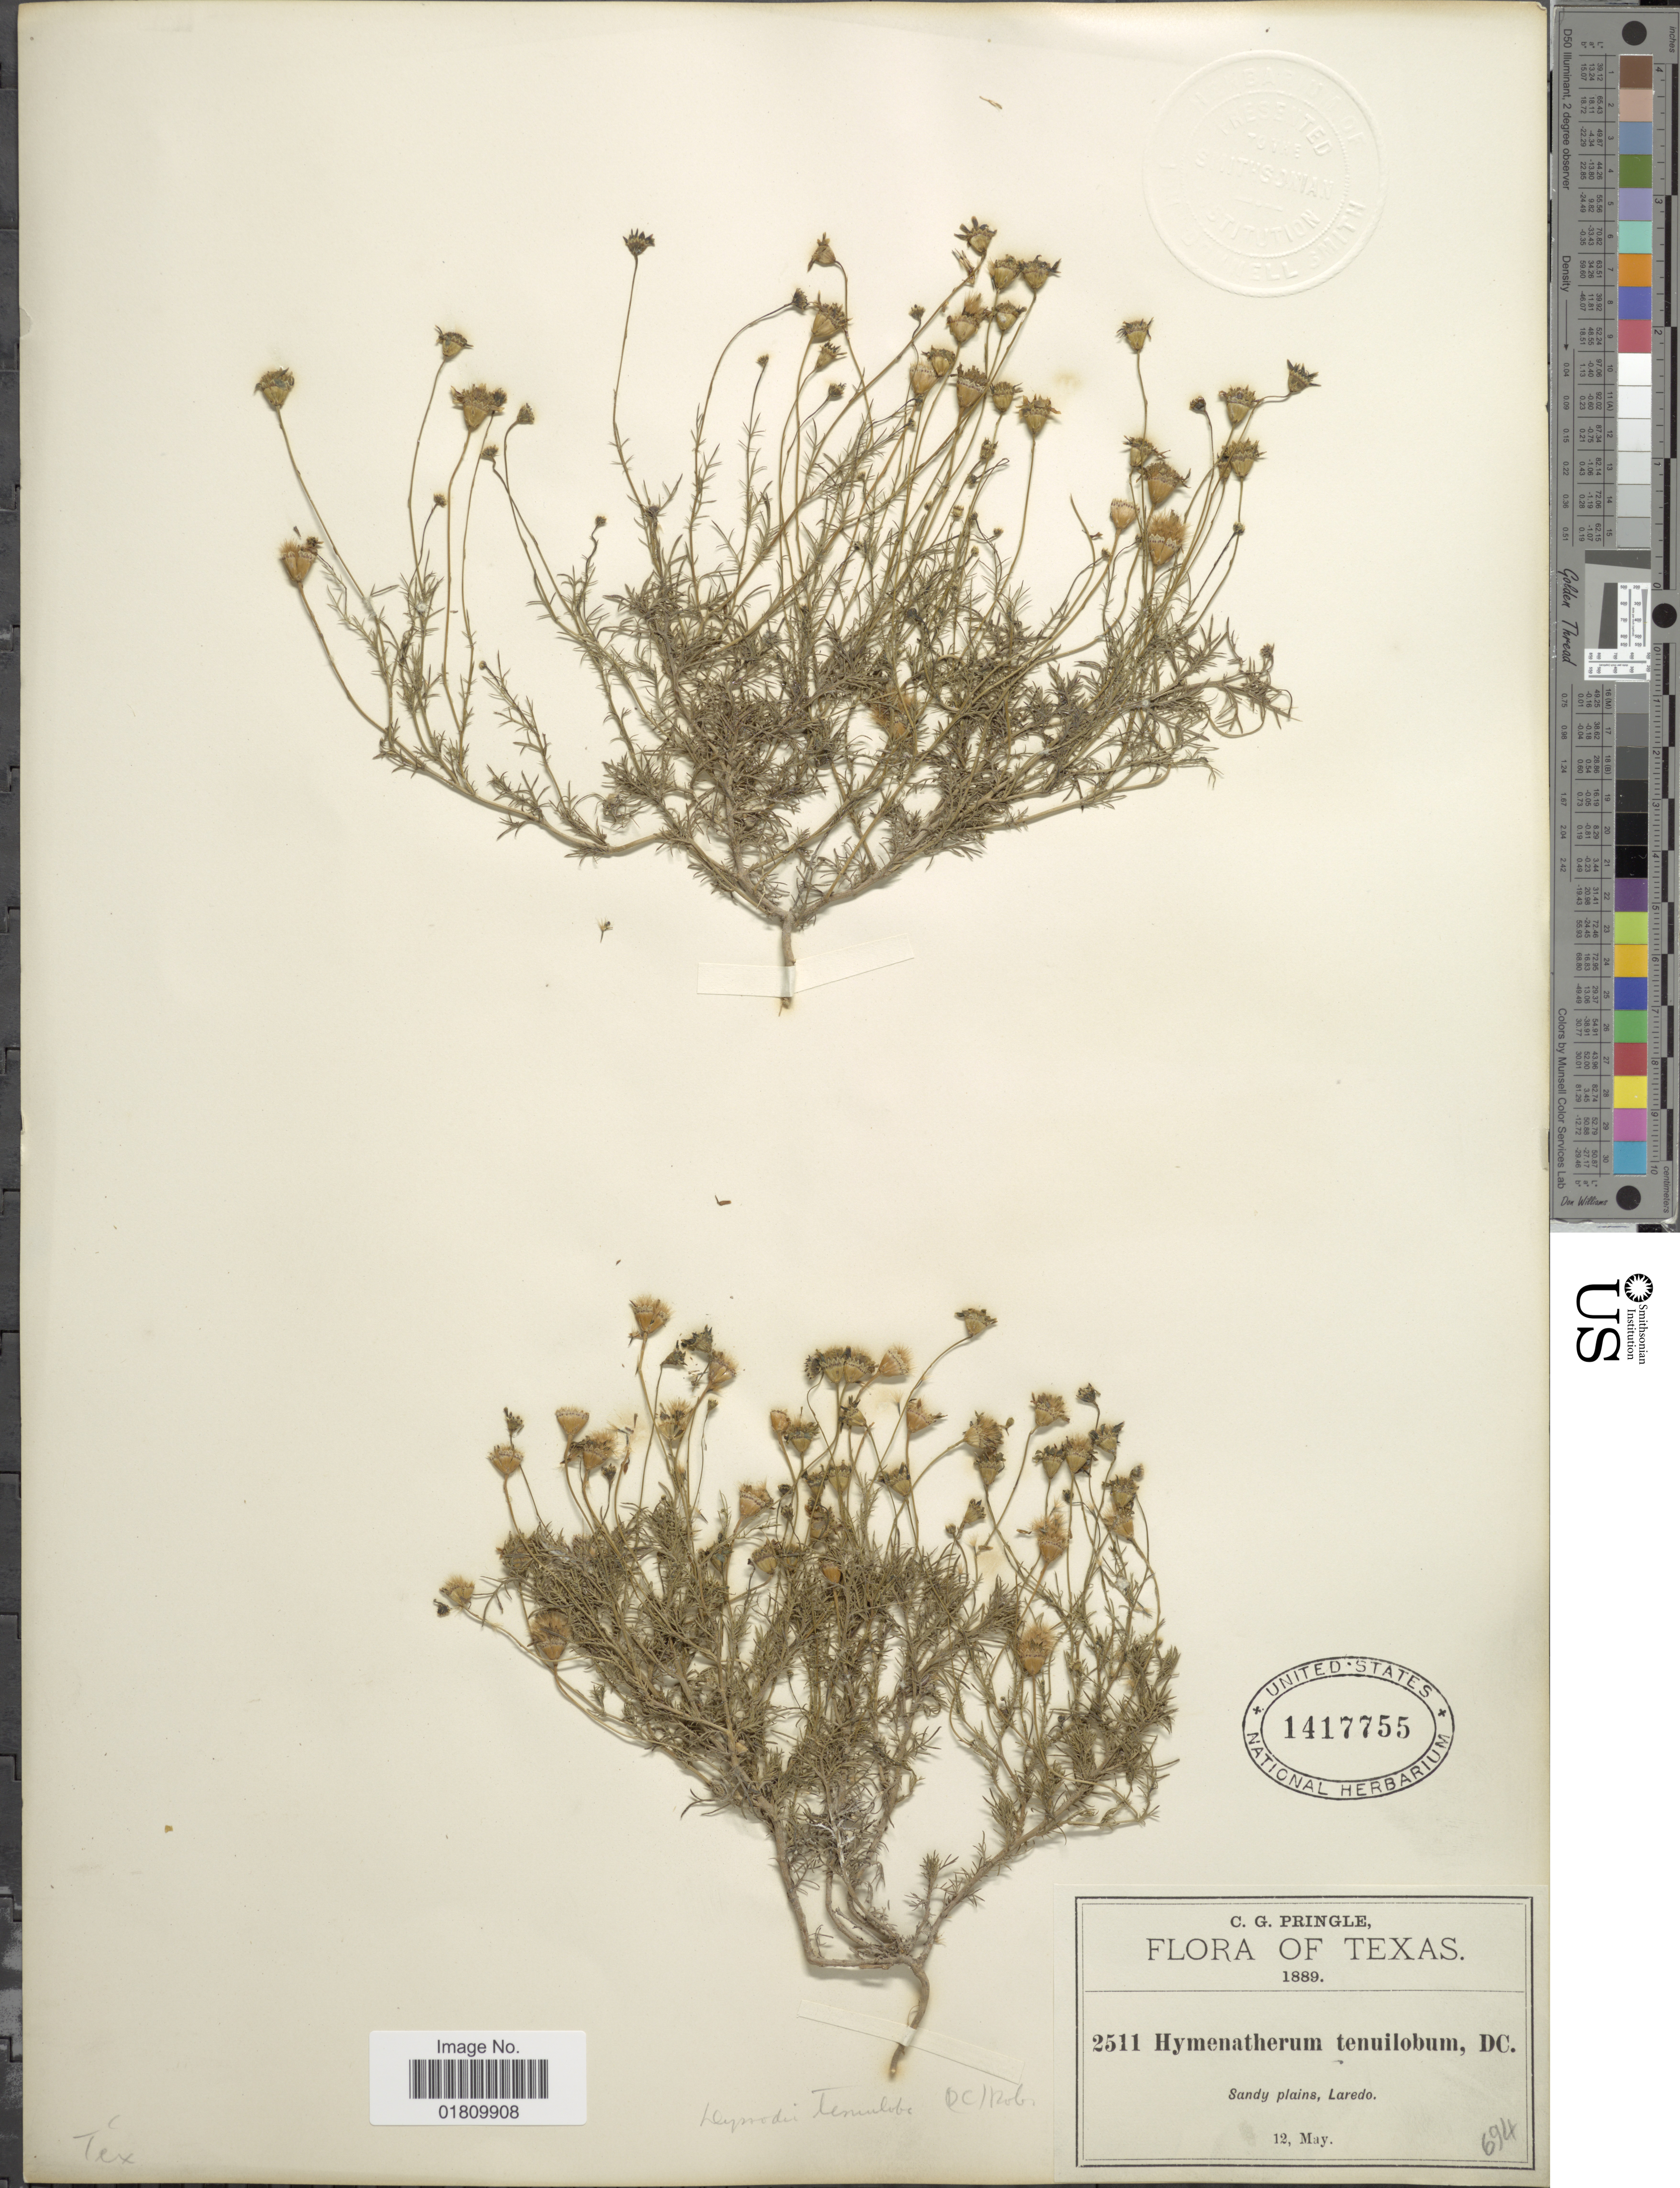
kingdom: Plantae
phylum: Tracheophyta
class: Magnoliopsida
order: Asterales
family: Asteraceae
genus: Thymophylla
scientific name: Thymophylla tenuiloba var. tenuiloba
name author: (DC.) Small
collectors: C. G. Pringle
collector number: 2511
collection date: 1889-05-12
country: United States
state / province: Texas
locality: Sandy plains, Laredo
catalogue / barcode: US 1417755